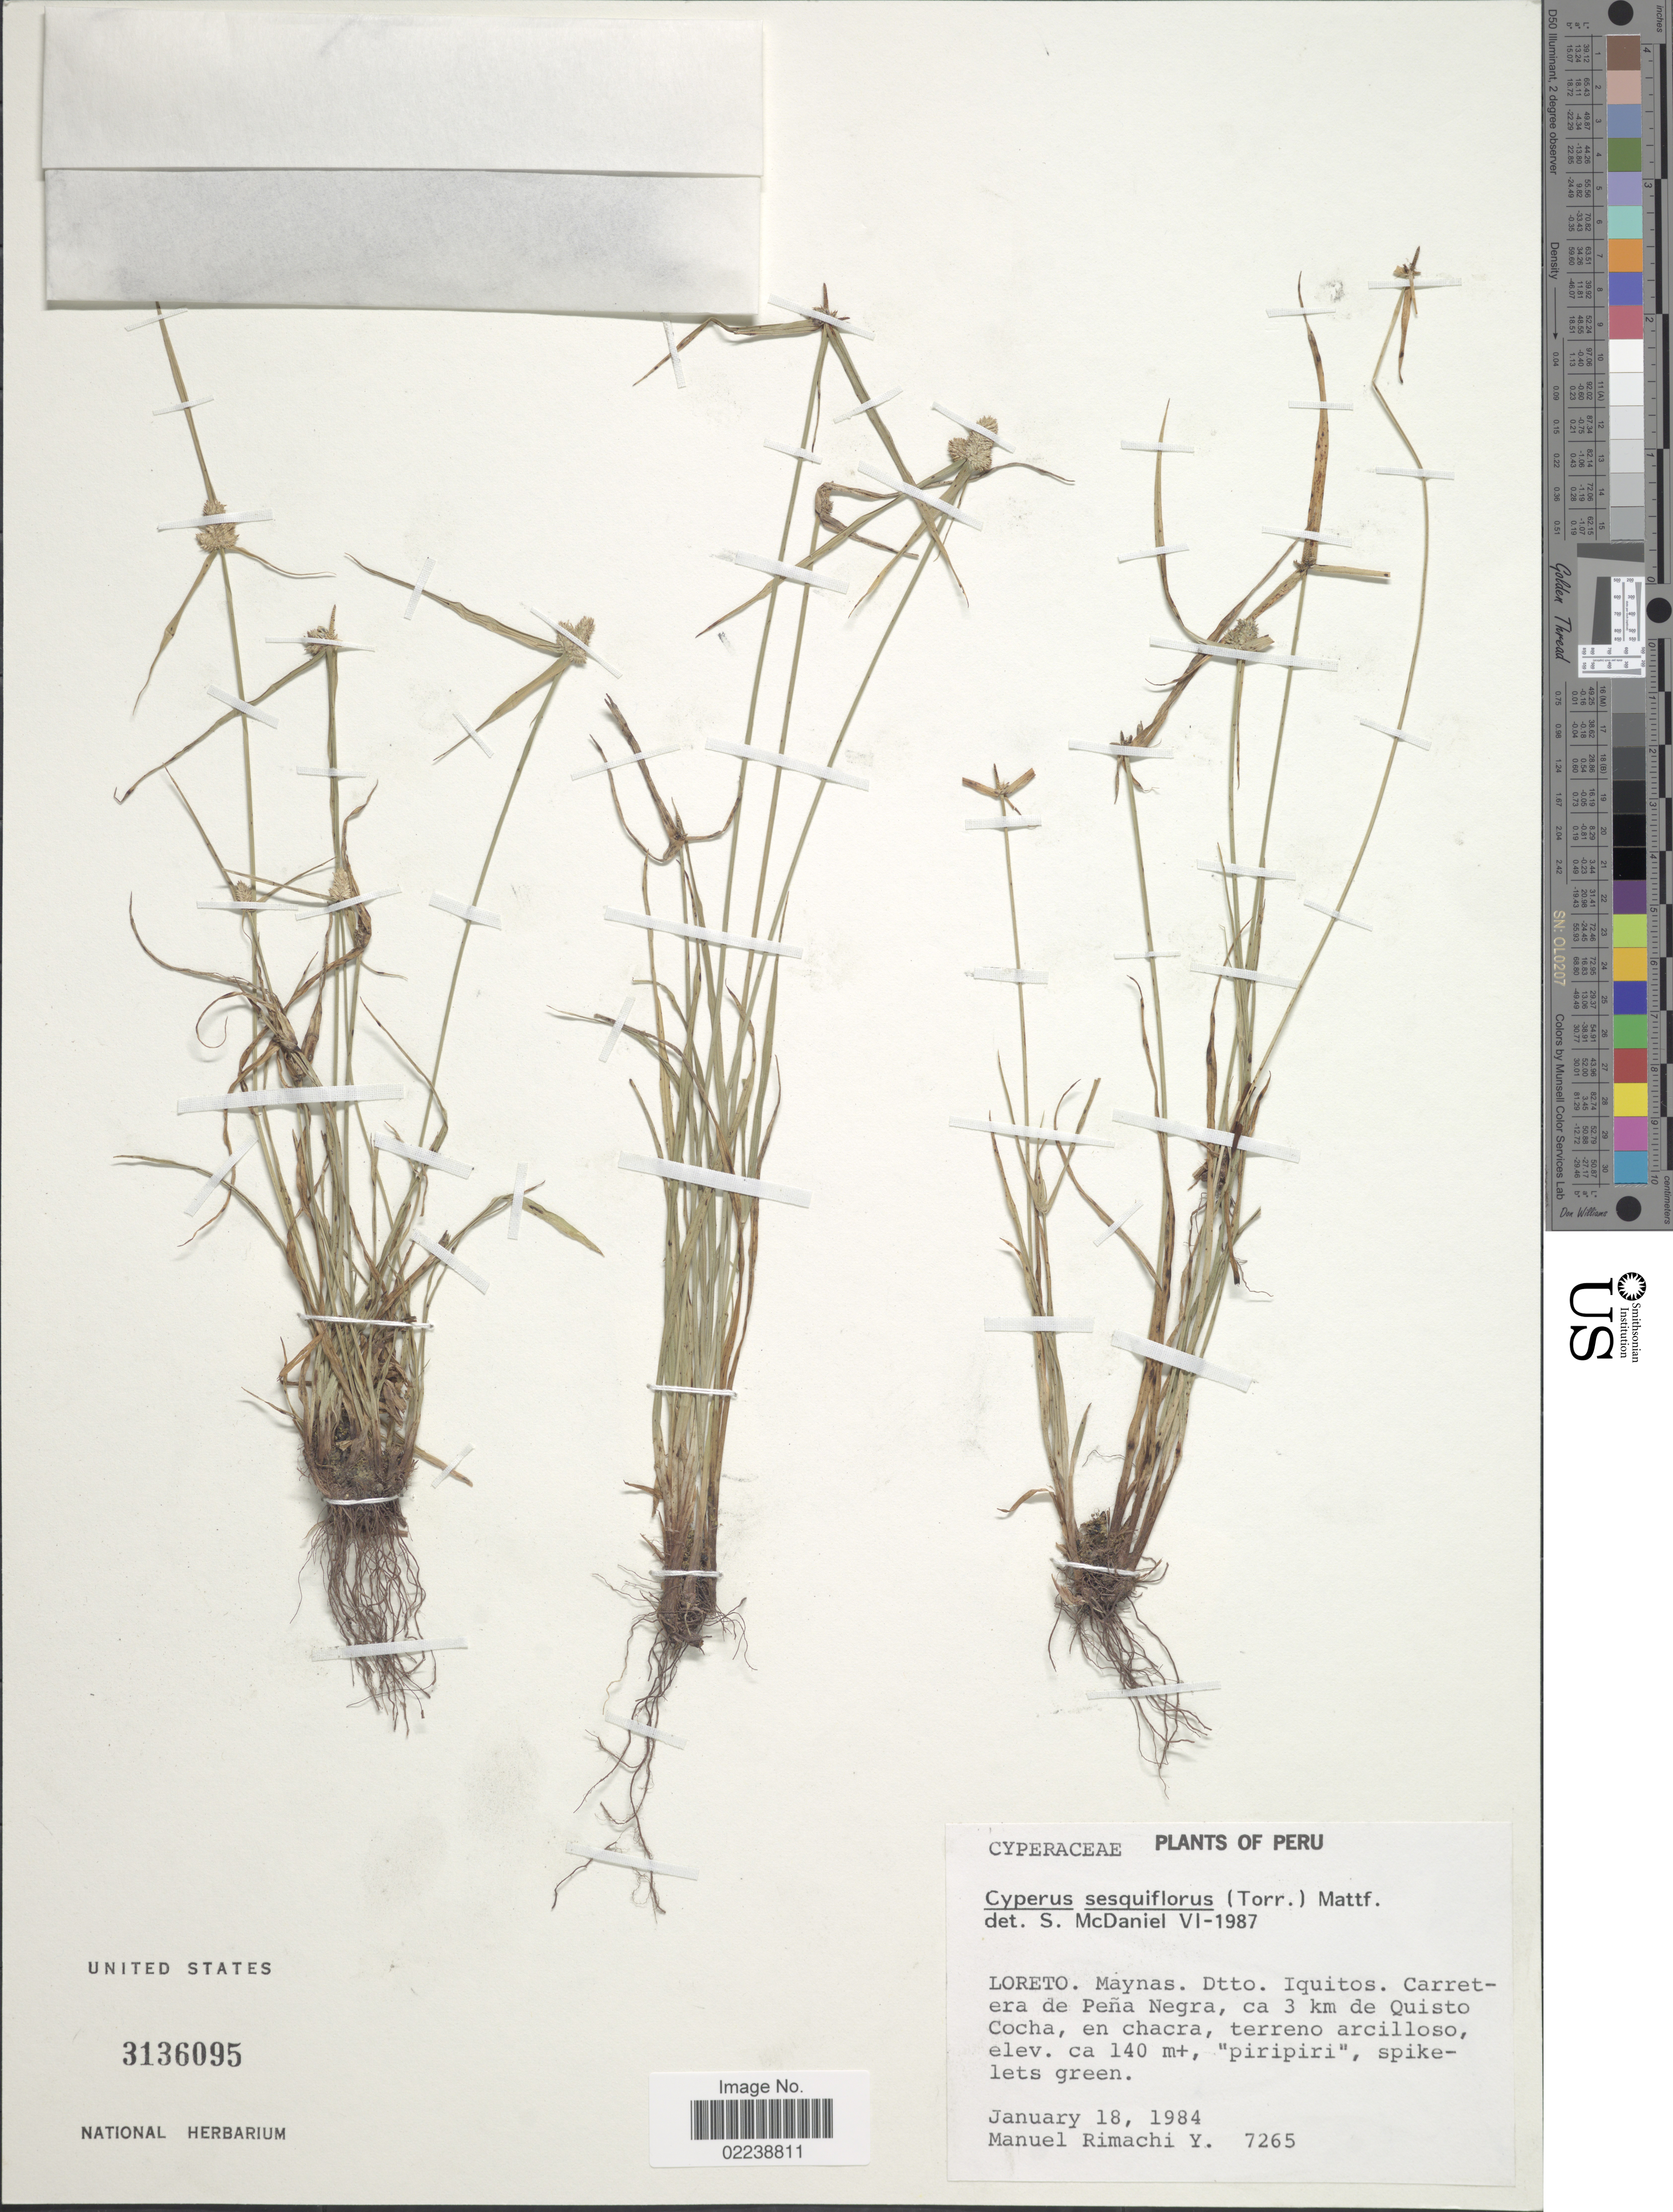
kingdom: Plantae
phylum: Tracheophyta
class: Liliopsida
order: Poales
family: Cyperaceae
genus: Cyperus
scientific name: Cyperus sesquiflorus subsp. sesquiflorus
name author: (Torr.) Mattf. & Kük.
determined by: Strong, M. T., (US), Smithsonian Institution - National Museum of Natural History (UNITED STATES)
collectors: M. Rimachi Y.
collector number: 7265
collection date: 1984-01-18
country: Peru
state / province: Loreto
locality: Maynas. Dtto. Iquitos. Carretera de Pena Negra, ca. 3 km de Quisto Cocha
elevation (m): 140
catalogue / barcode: US 3136095